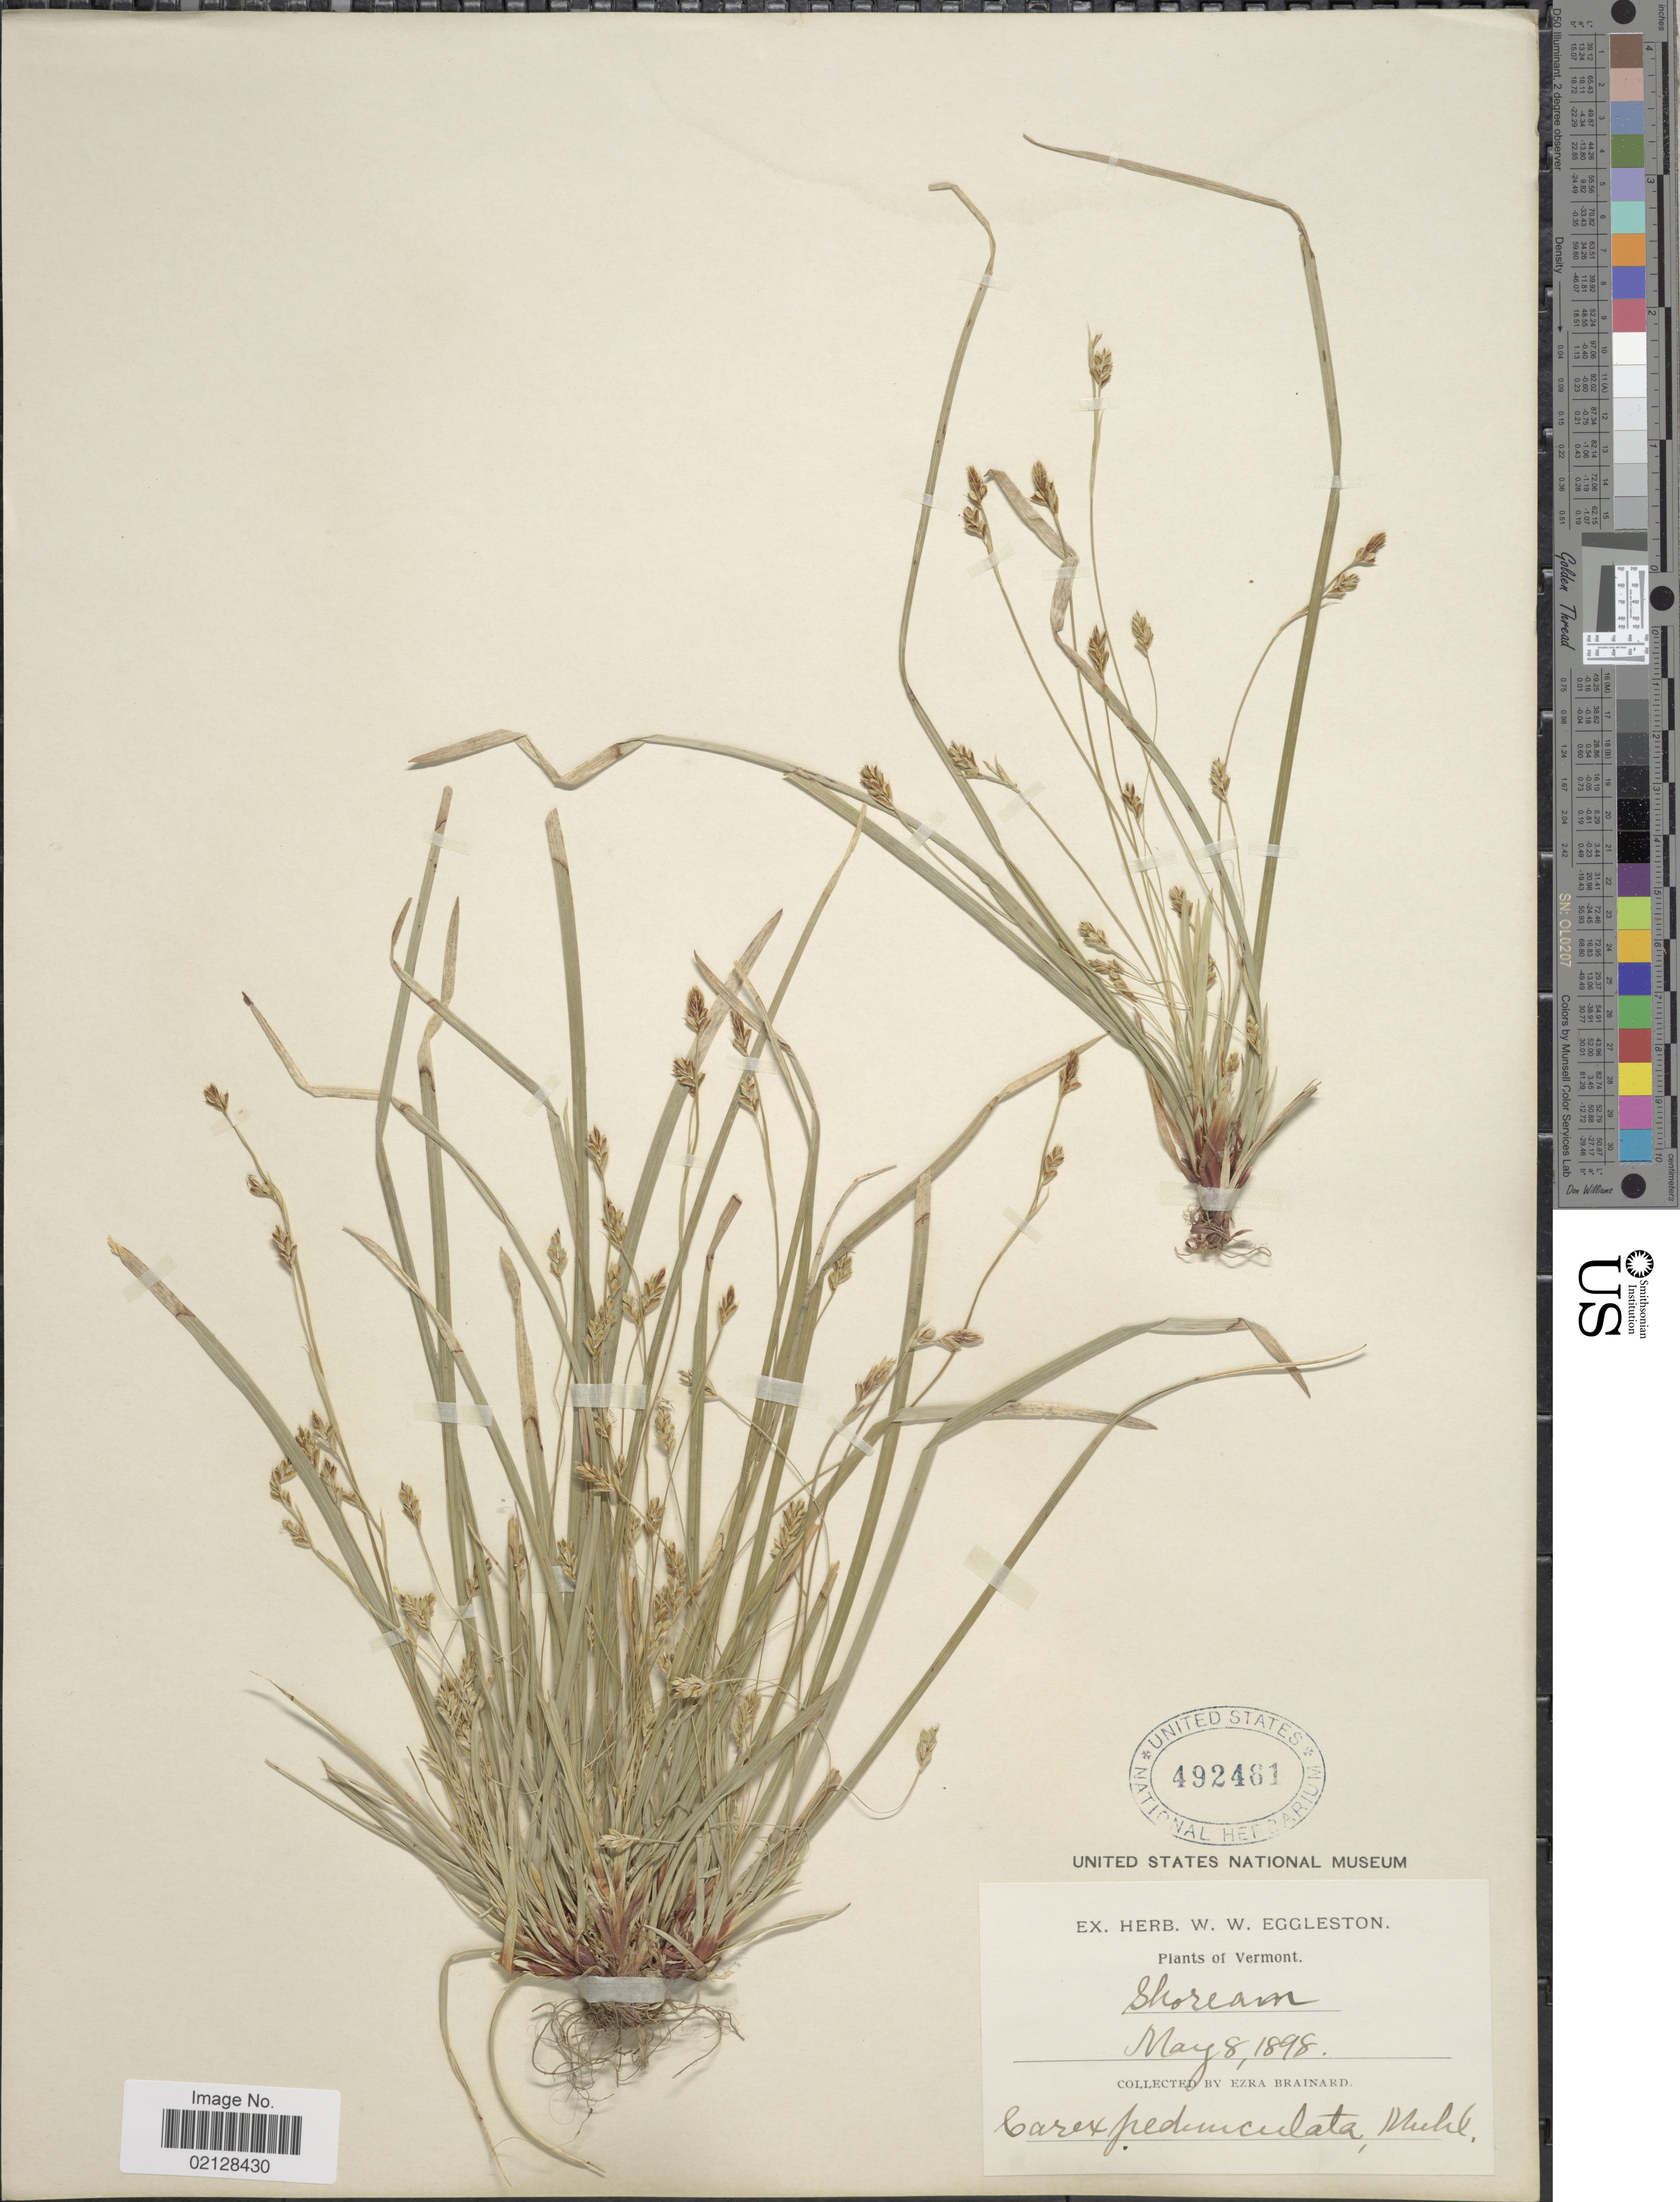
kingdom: Plantae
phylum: Tracheophyta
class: Liliopsida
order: Poales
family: Cyperaceae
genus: Carex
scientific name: Carex pedunculata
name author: Muhl. ex Willd.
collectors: E. Brainard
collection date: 1898-05-08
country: United States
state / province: Vermont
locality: Shoream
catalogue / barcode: US 492481